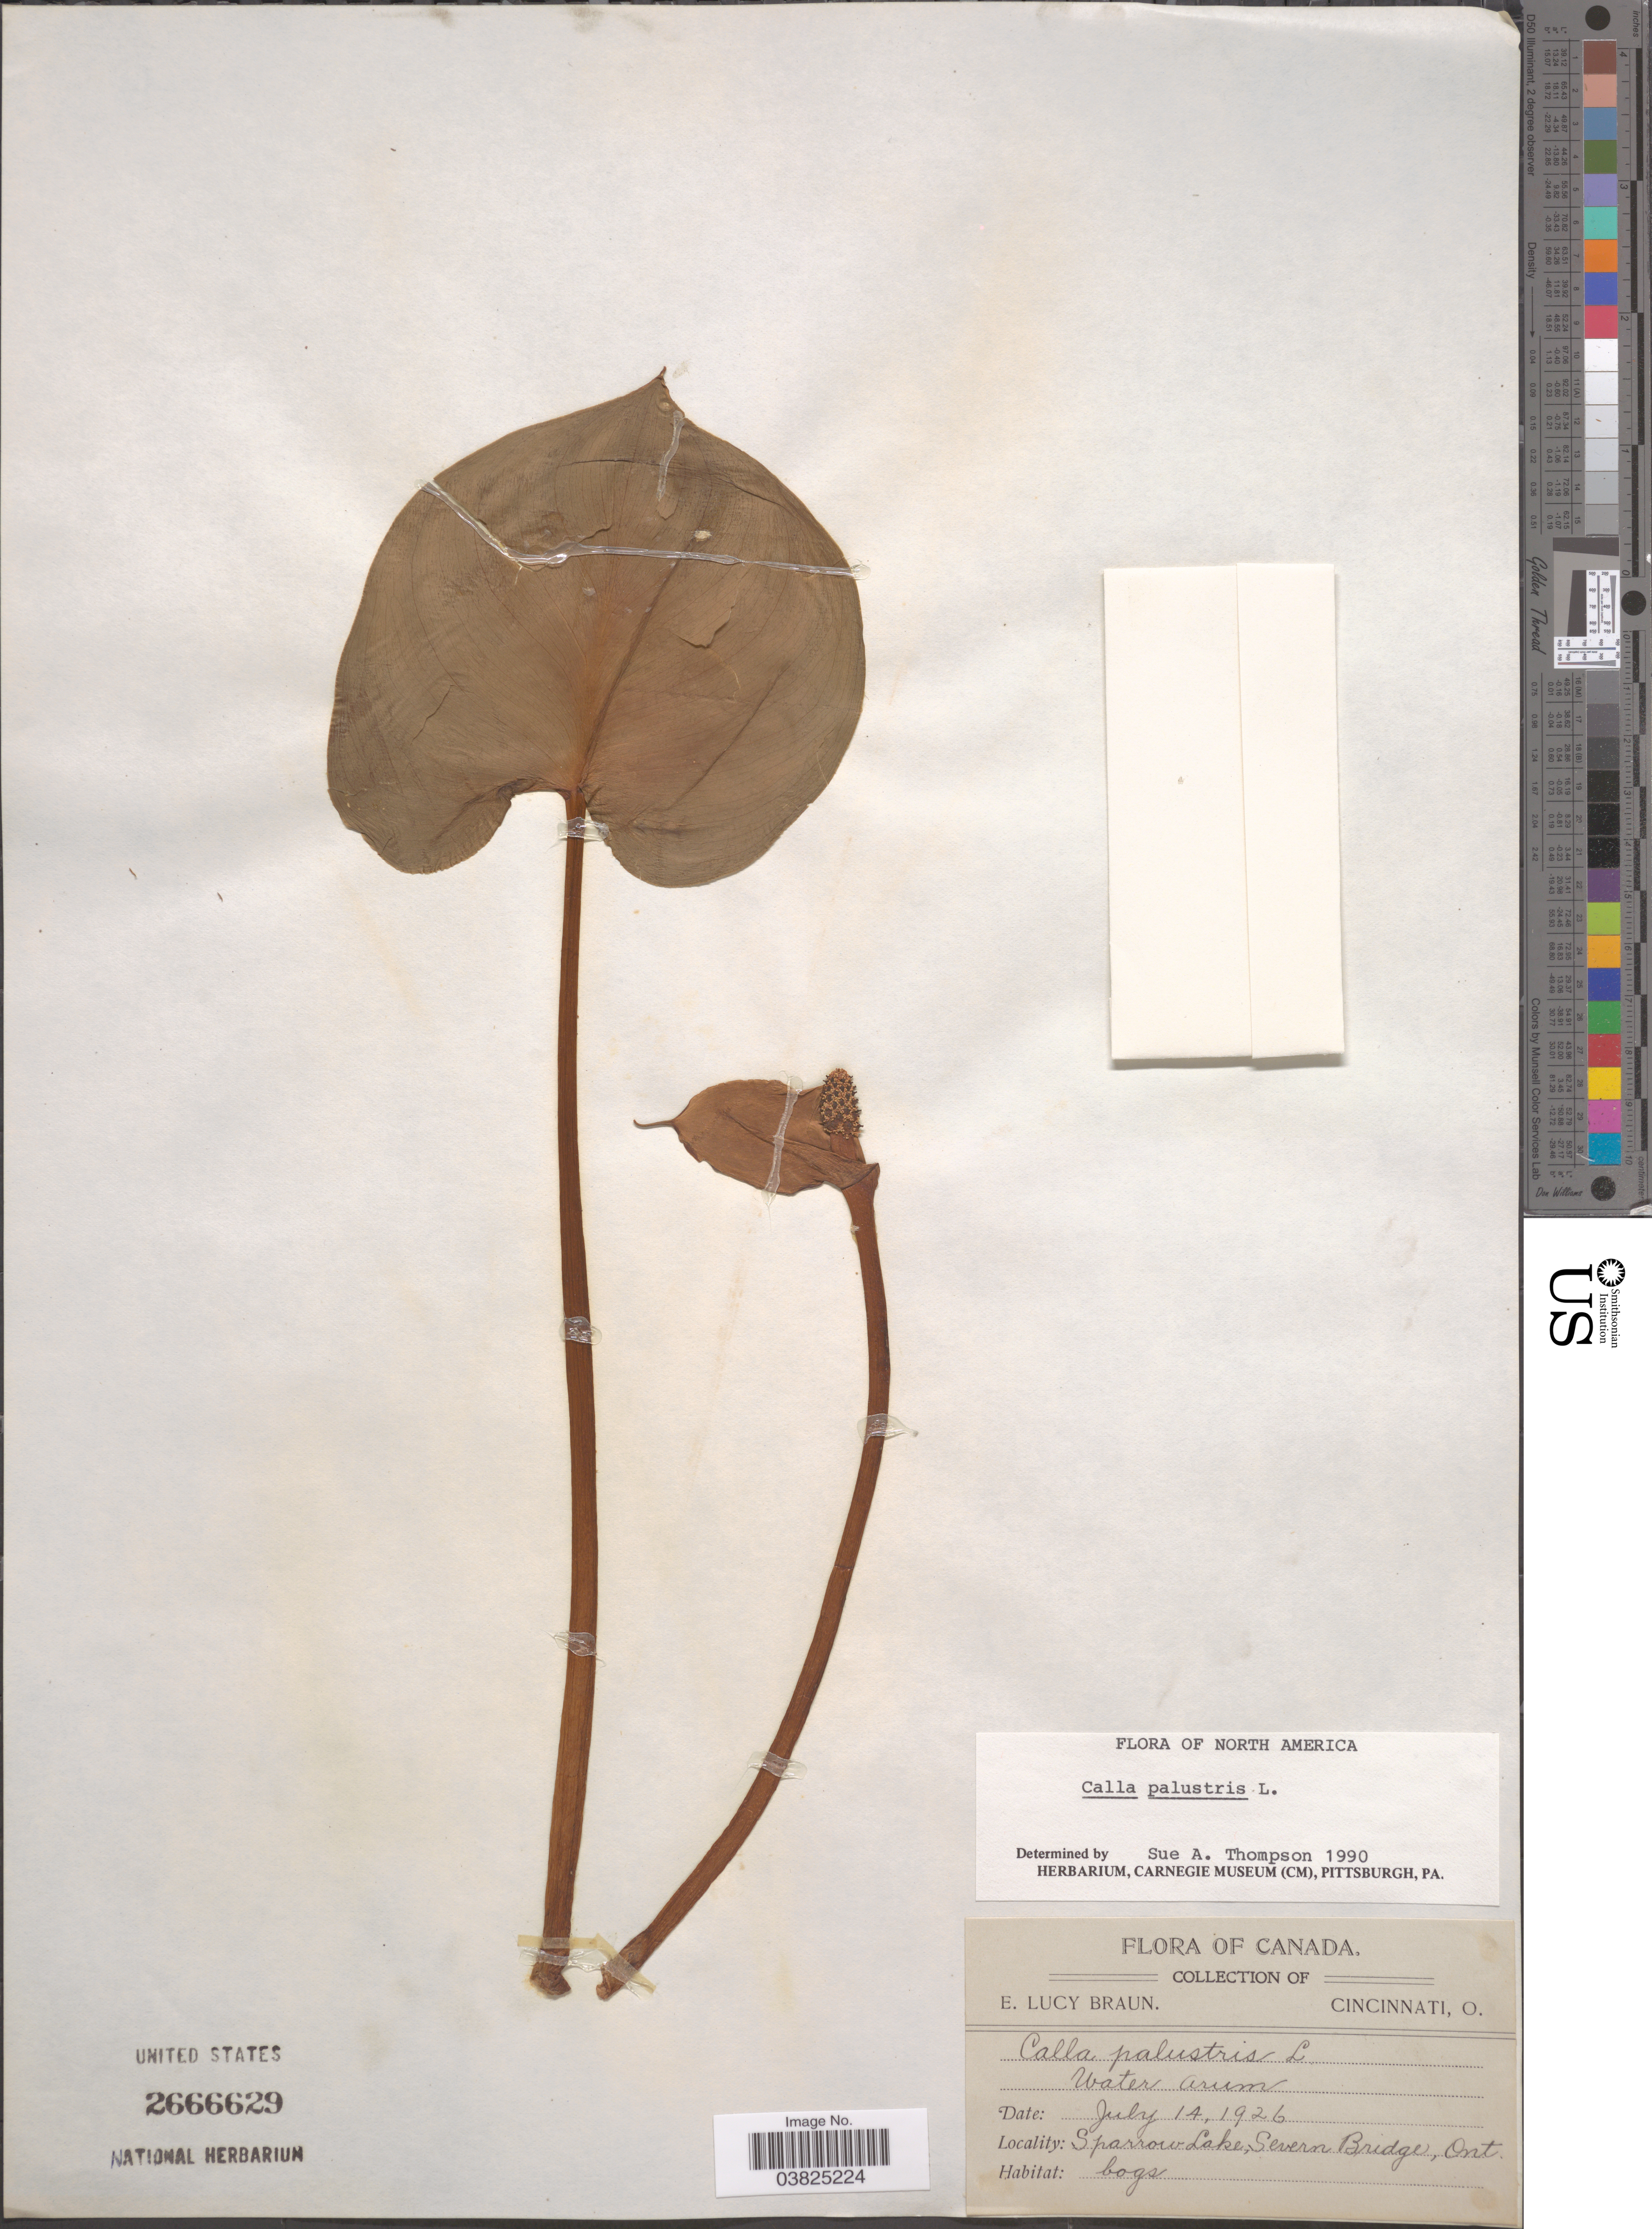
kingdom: Plantae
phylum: Tracheophyta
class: Liliopsida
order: Alismatales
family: Araceae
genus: Calla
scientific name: Calla palustris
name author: L.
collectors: E. L. Braun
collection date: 1926-07-14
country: Canada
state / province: Ontario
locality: Sparrow Lake, Severn Bridge.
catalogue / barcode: US 2666629